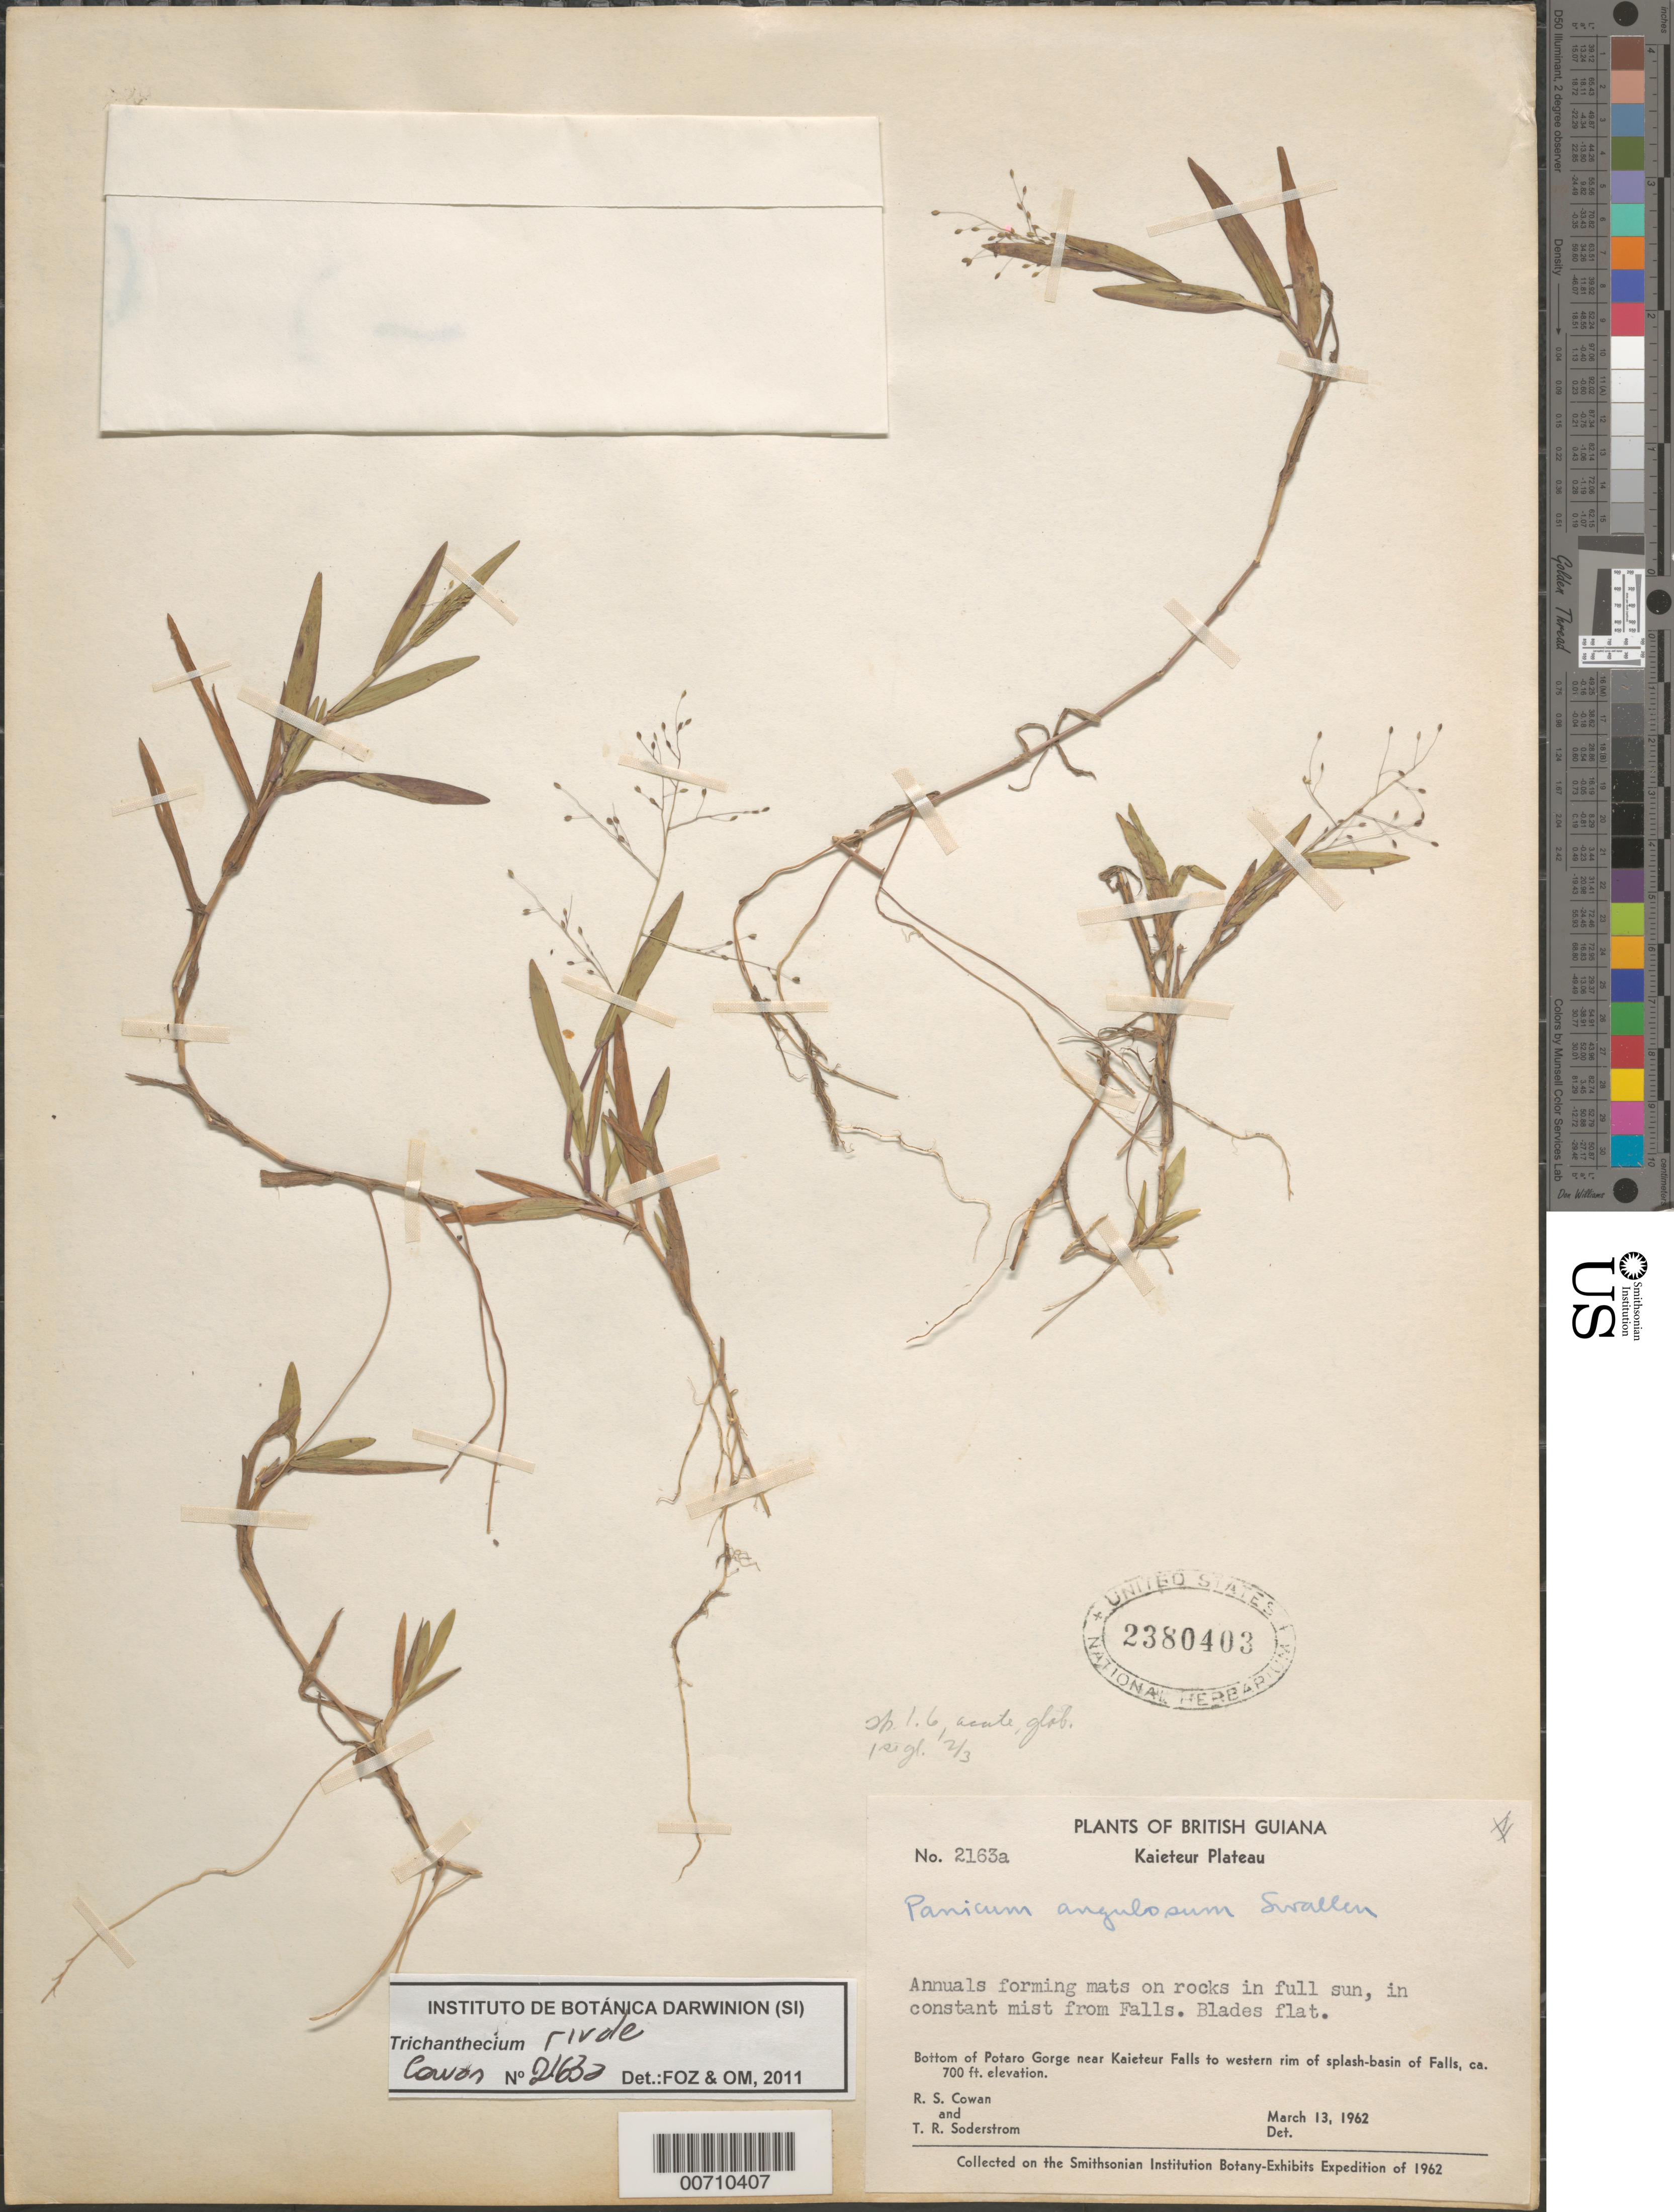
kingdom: Plantae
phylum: Tracheophyta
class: Liliopsida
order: Poales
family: Poaceae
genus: Trichanthecium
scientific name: Trichanthecium rivale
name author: (Swallen) Zuloaga & Morrone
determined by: Zuloaga, F. O.; Morrone, O. N.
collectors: R. S. Cowan & T. R. Soderstrom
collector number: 2163 a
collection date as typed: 13-Mar-62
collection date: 1962-03-13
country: Guyana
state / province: Potaro-Siparuni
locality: Kaieteur Plateau, Potaro Gorge, near Kaieteur Falls to western rim of splash-basin of falls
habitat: On rocks in full sun, in constant mist from falls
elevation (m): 427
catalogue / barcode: US 2380403